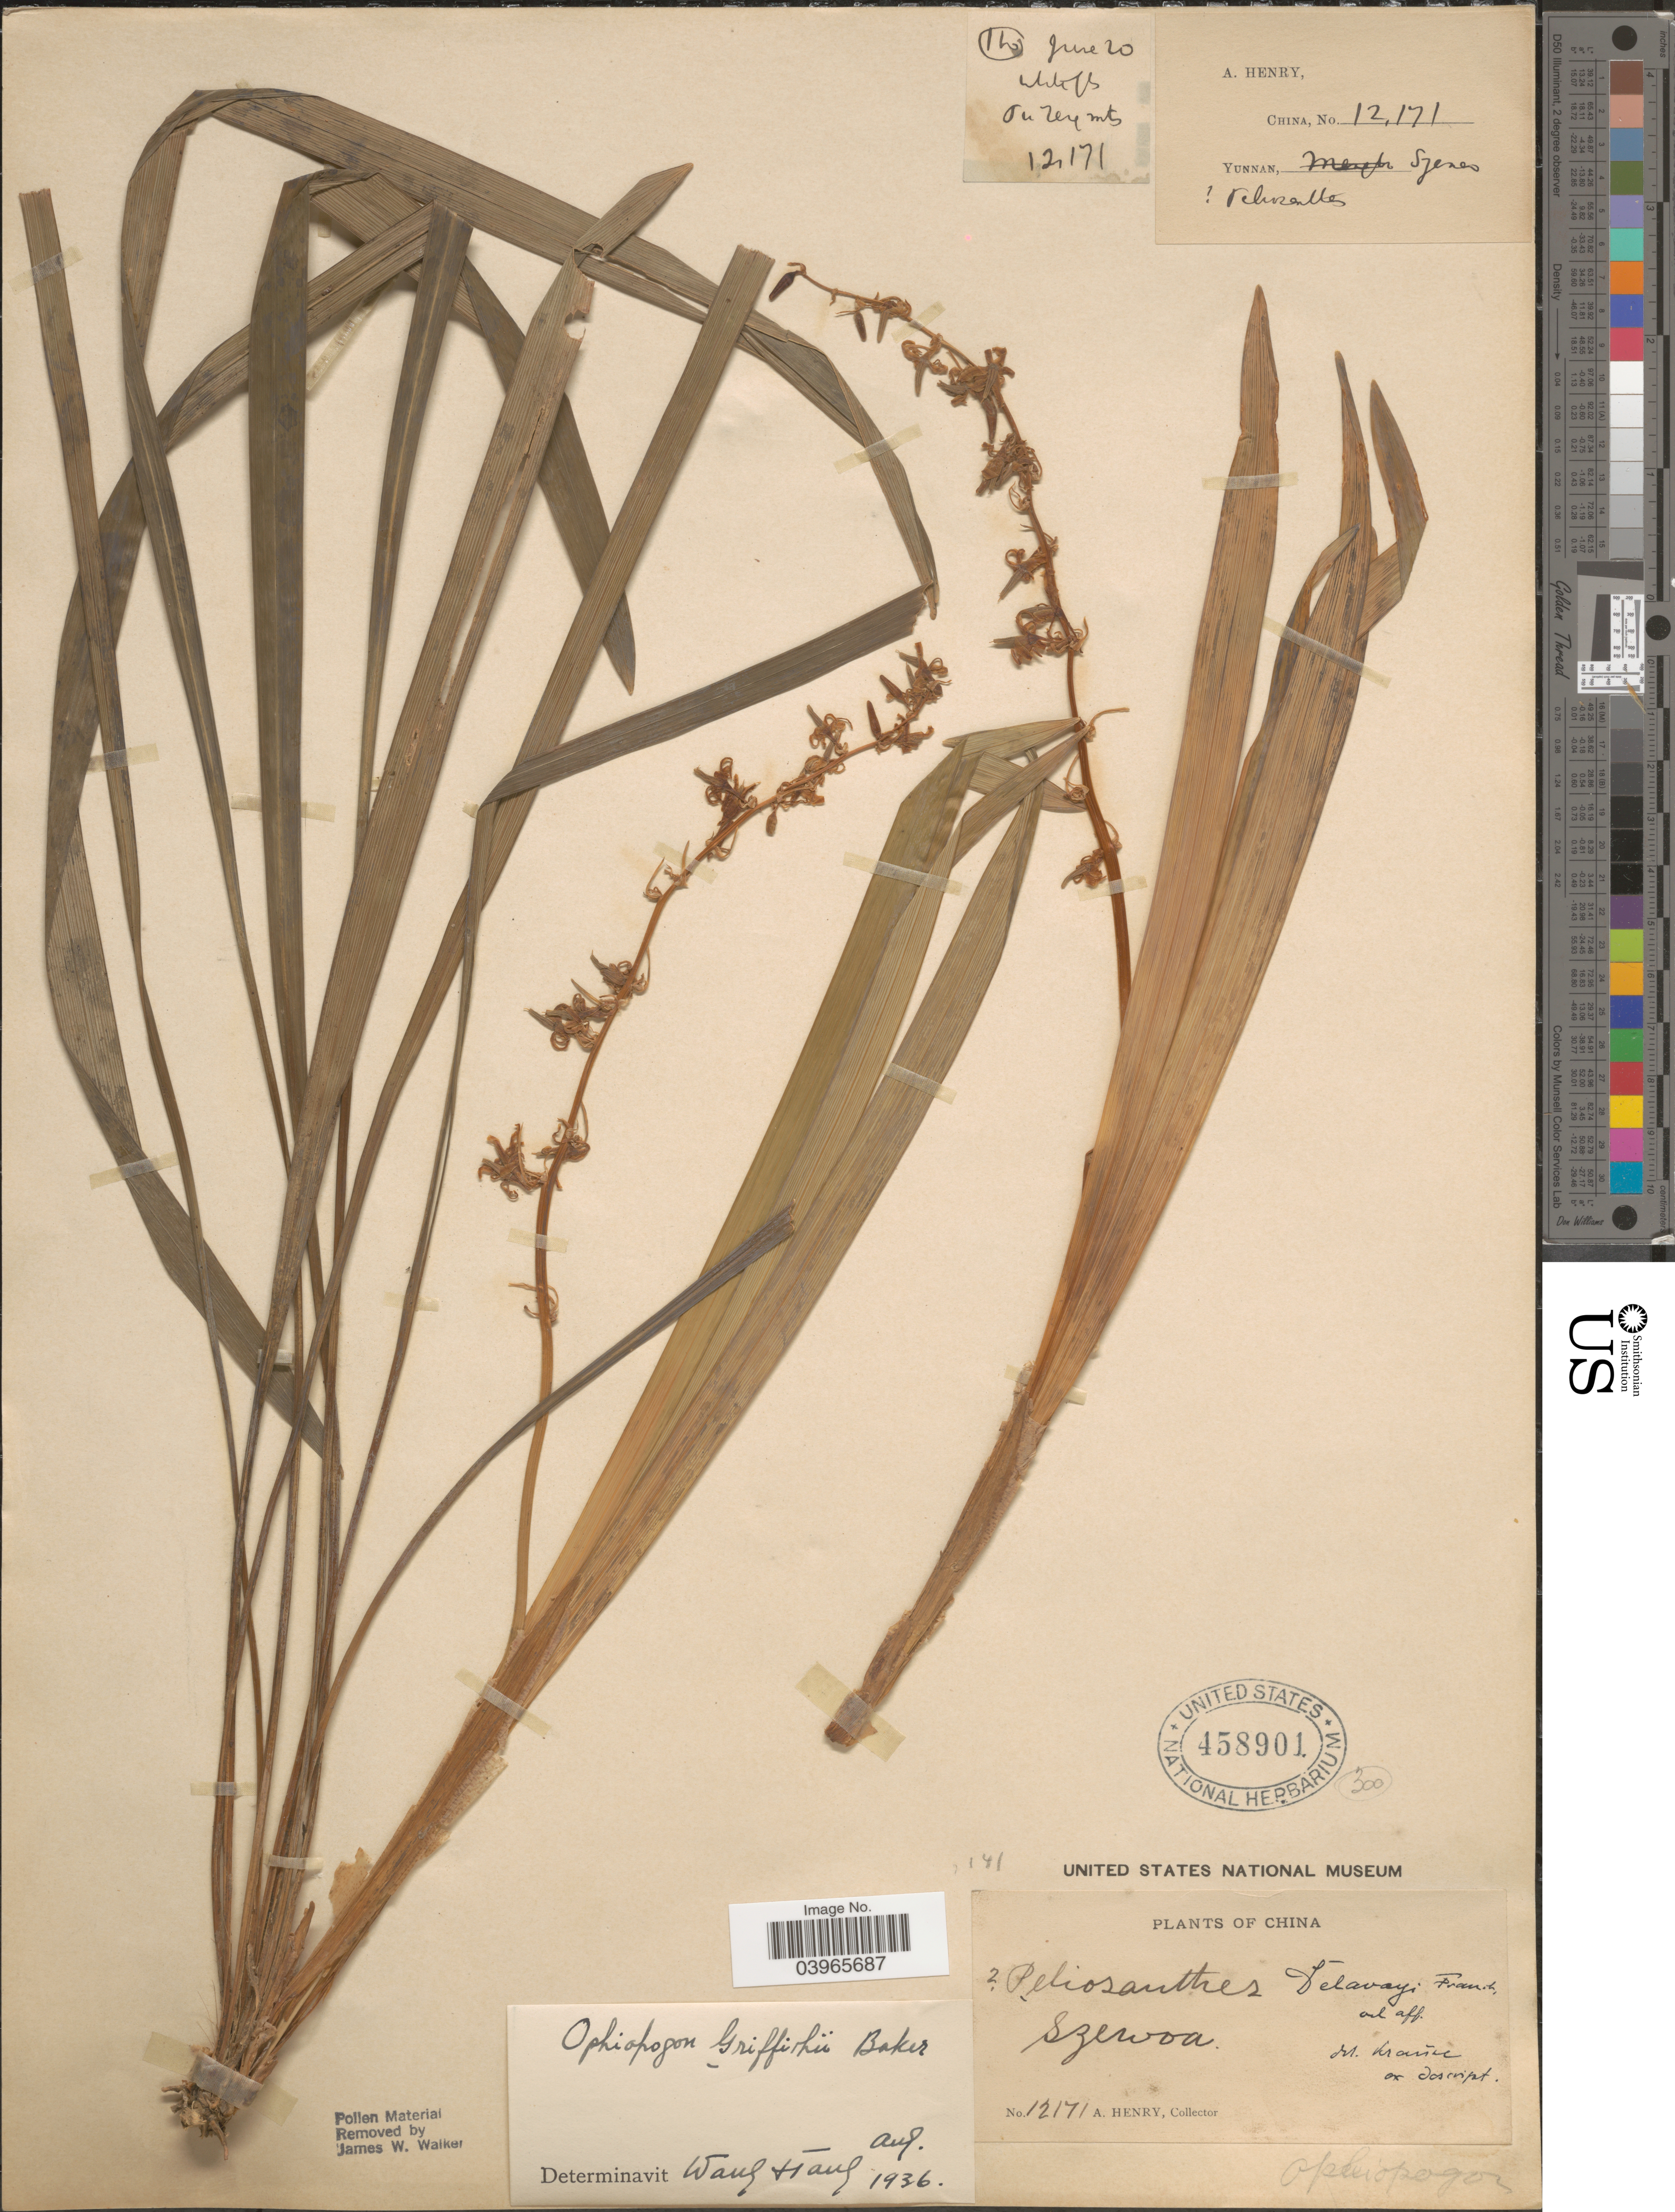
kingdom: Plantae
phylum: Tracheophyta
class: Liliopsida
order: Asparagales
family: Asparagaceae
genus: Ophiopogon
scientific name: Ophiopogon griffithii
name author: (Baker) Hook. f.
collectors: A. Henry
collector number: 12171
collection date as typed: Transcribed d/m/y: /6/20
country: China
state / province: Yunnan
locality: Szemoa. Pu Rey Mts.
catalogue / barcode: US 458901